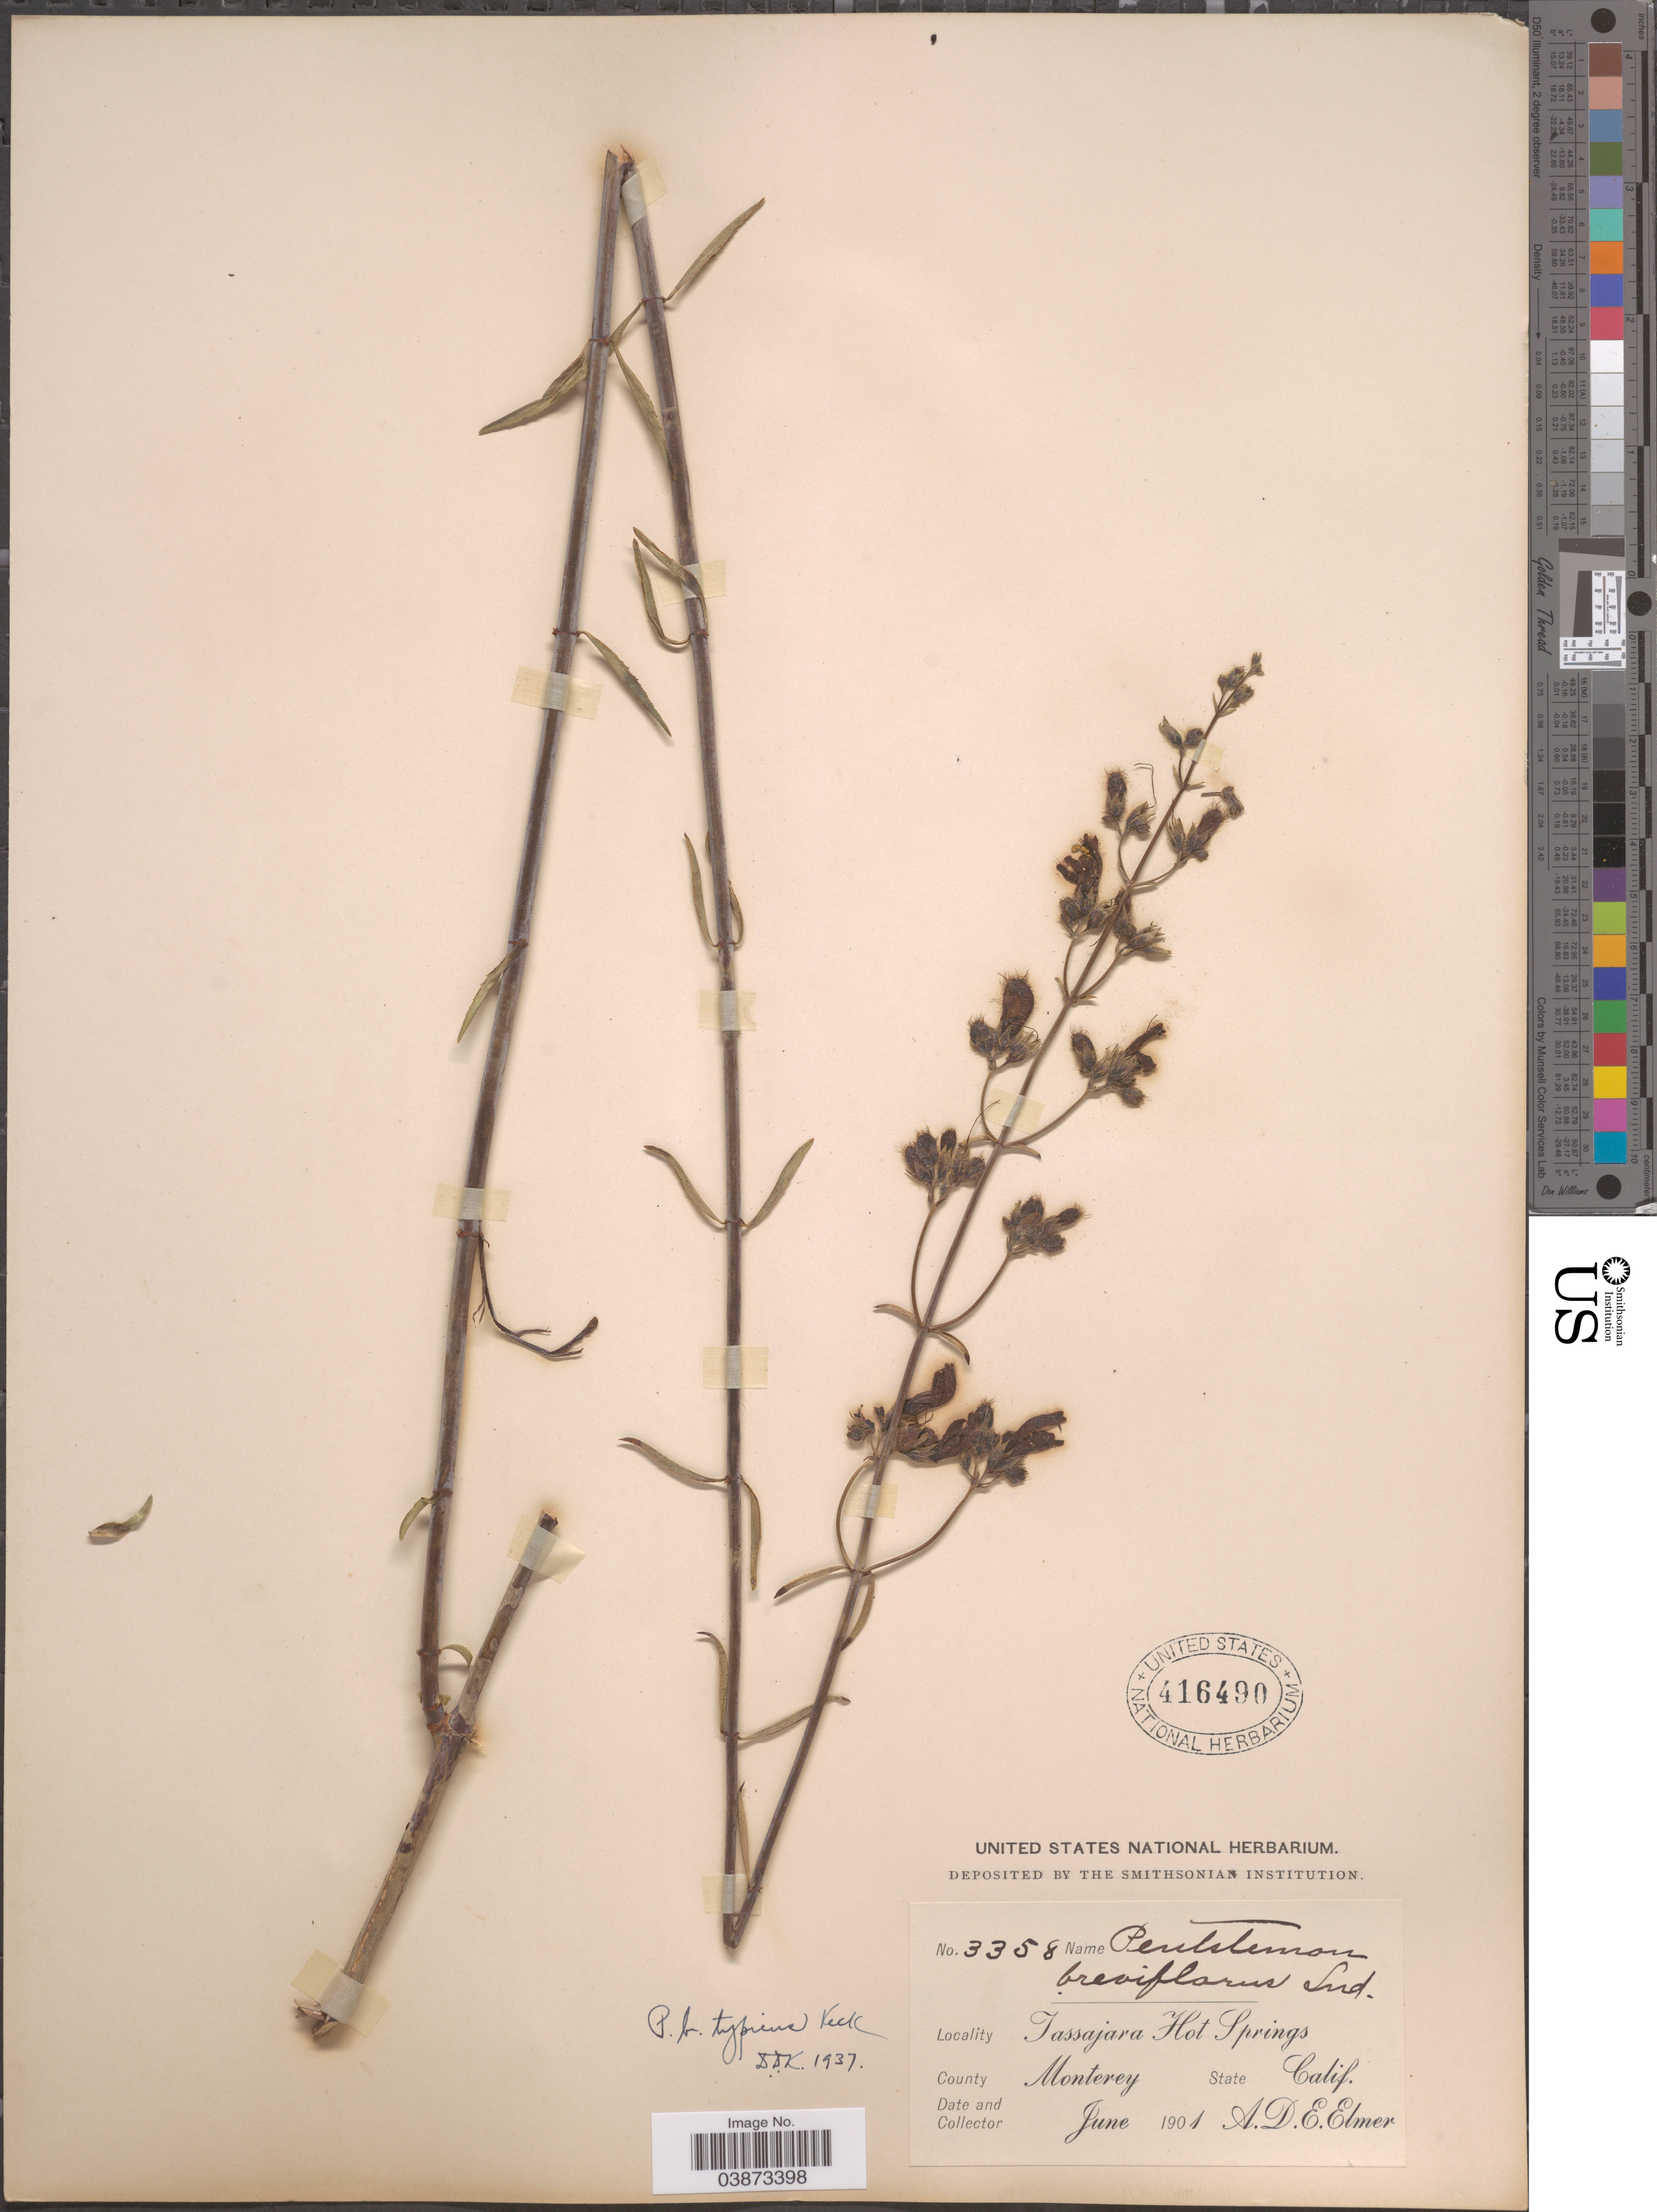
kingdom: Plantae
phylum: Tracheophyta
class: Magnoliopsida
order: Lamiales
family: Plantaginaceae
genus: Penstemon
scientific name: Penstemon breviflorus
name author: Lindl.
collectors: A. D. E. Elmer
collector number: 3358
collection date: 1901-06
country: United States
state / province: California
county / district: Monterey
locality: Tassajara Hot Springs. County Monterey.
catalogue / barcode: US 416490